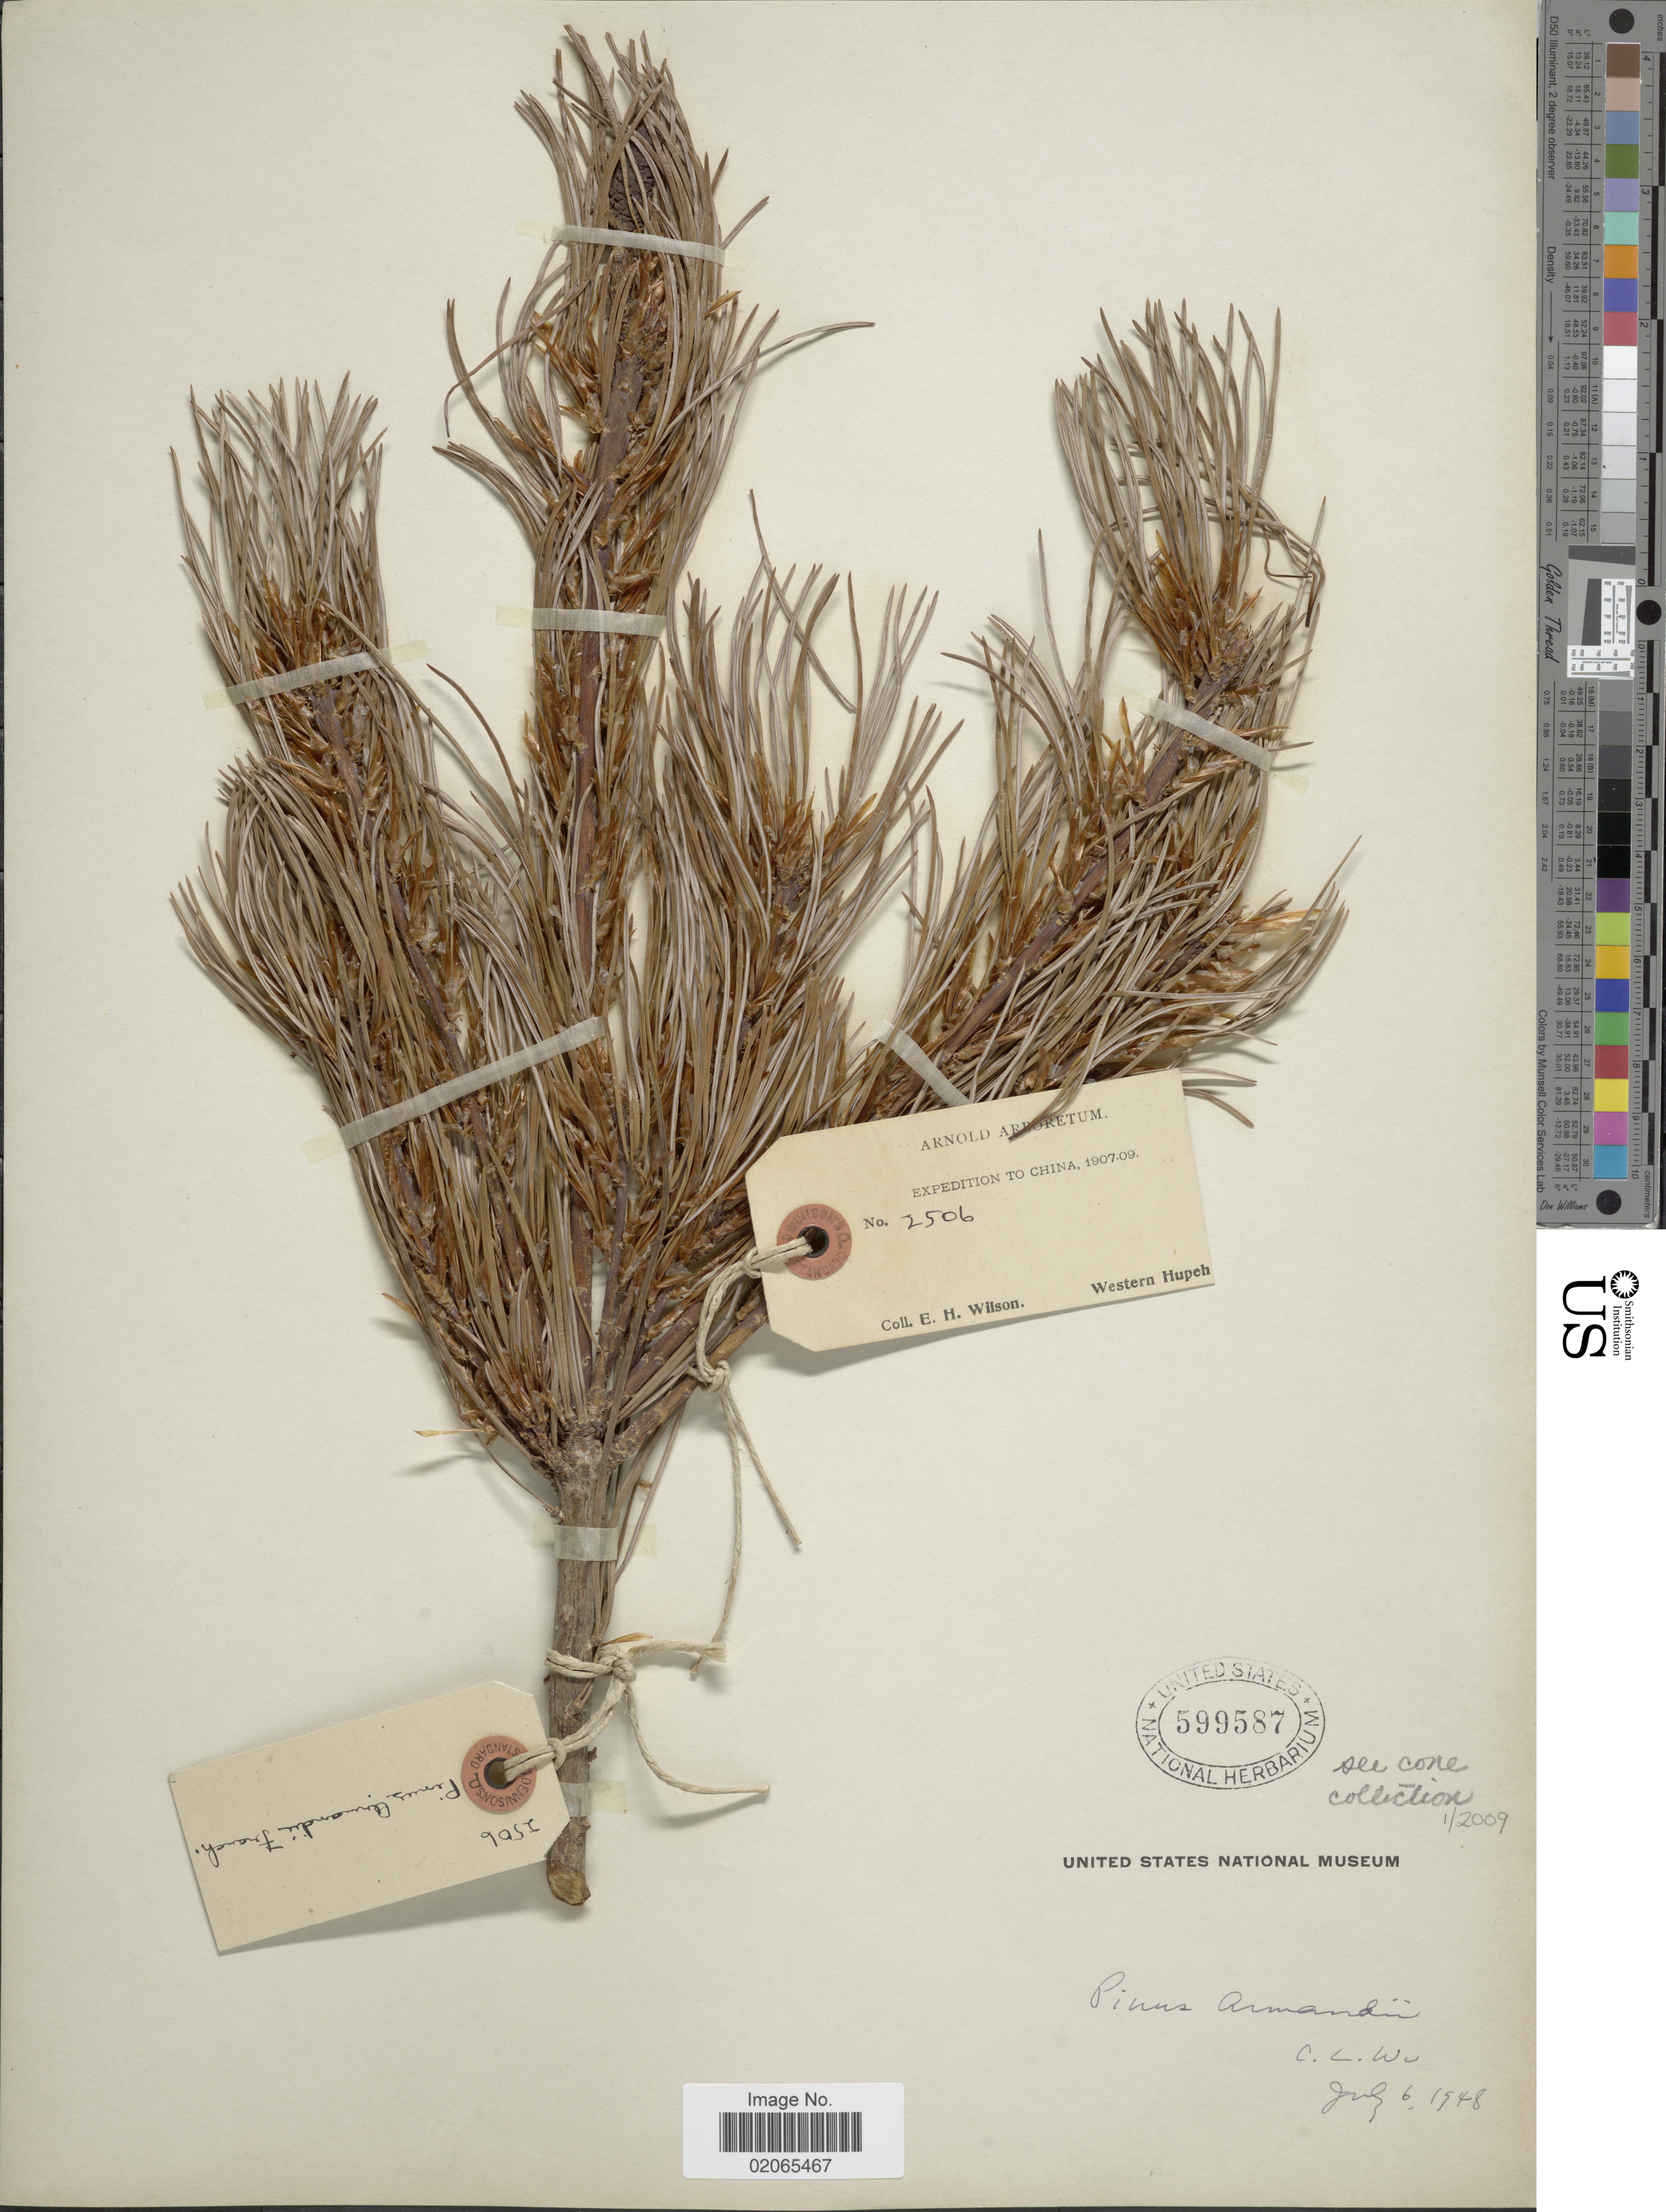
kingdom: Plantae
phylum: Tracheophyta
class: Pinopsida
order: Pinales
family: Pinaceae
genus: Pinus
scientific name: Pinus armandii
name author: Franch.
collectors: E. Wilson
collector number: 2506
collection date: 1907/1909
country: China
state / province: Hubei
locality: Western Hupeh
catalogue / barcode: US 599587